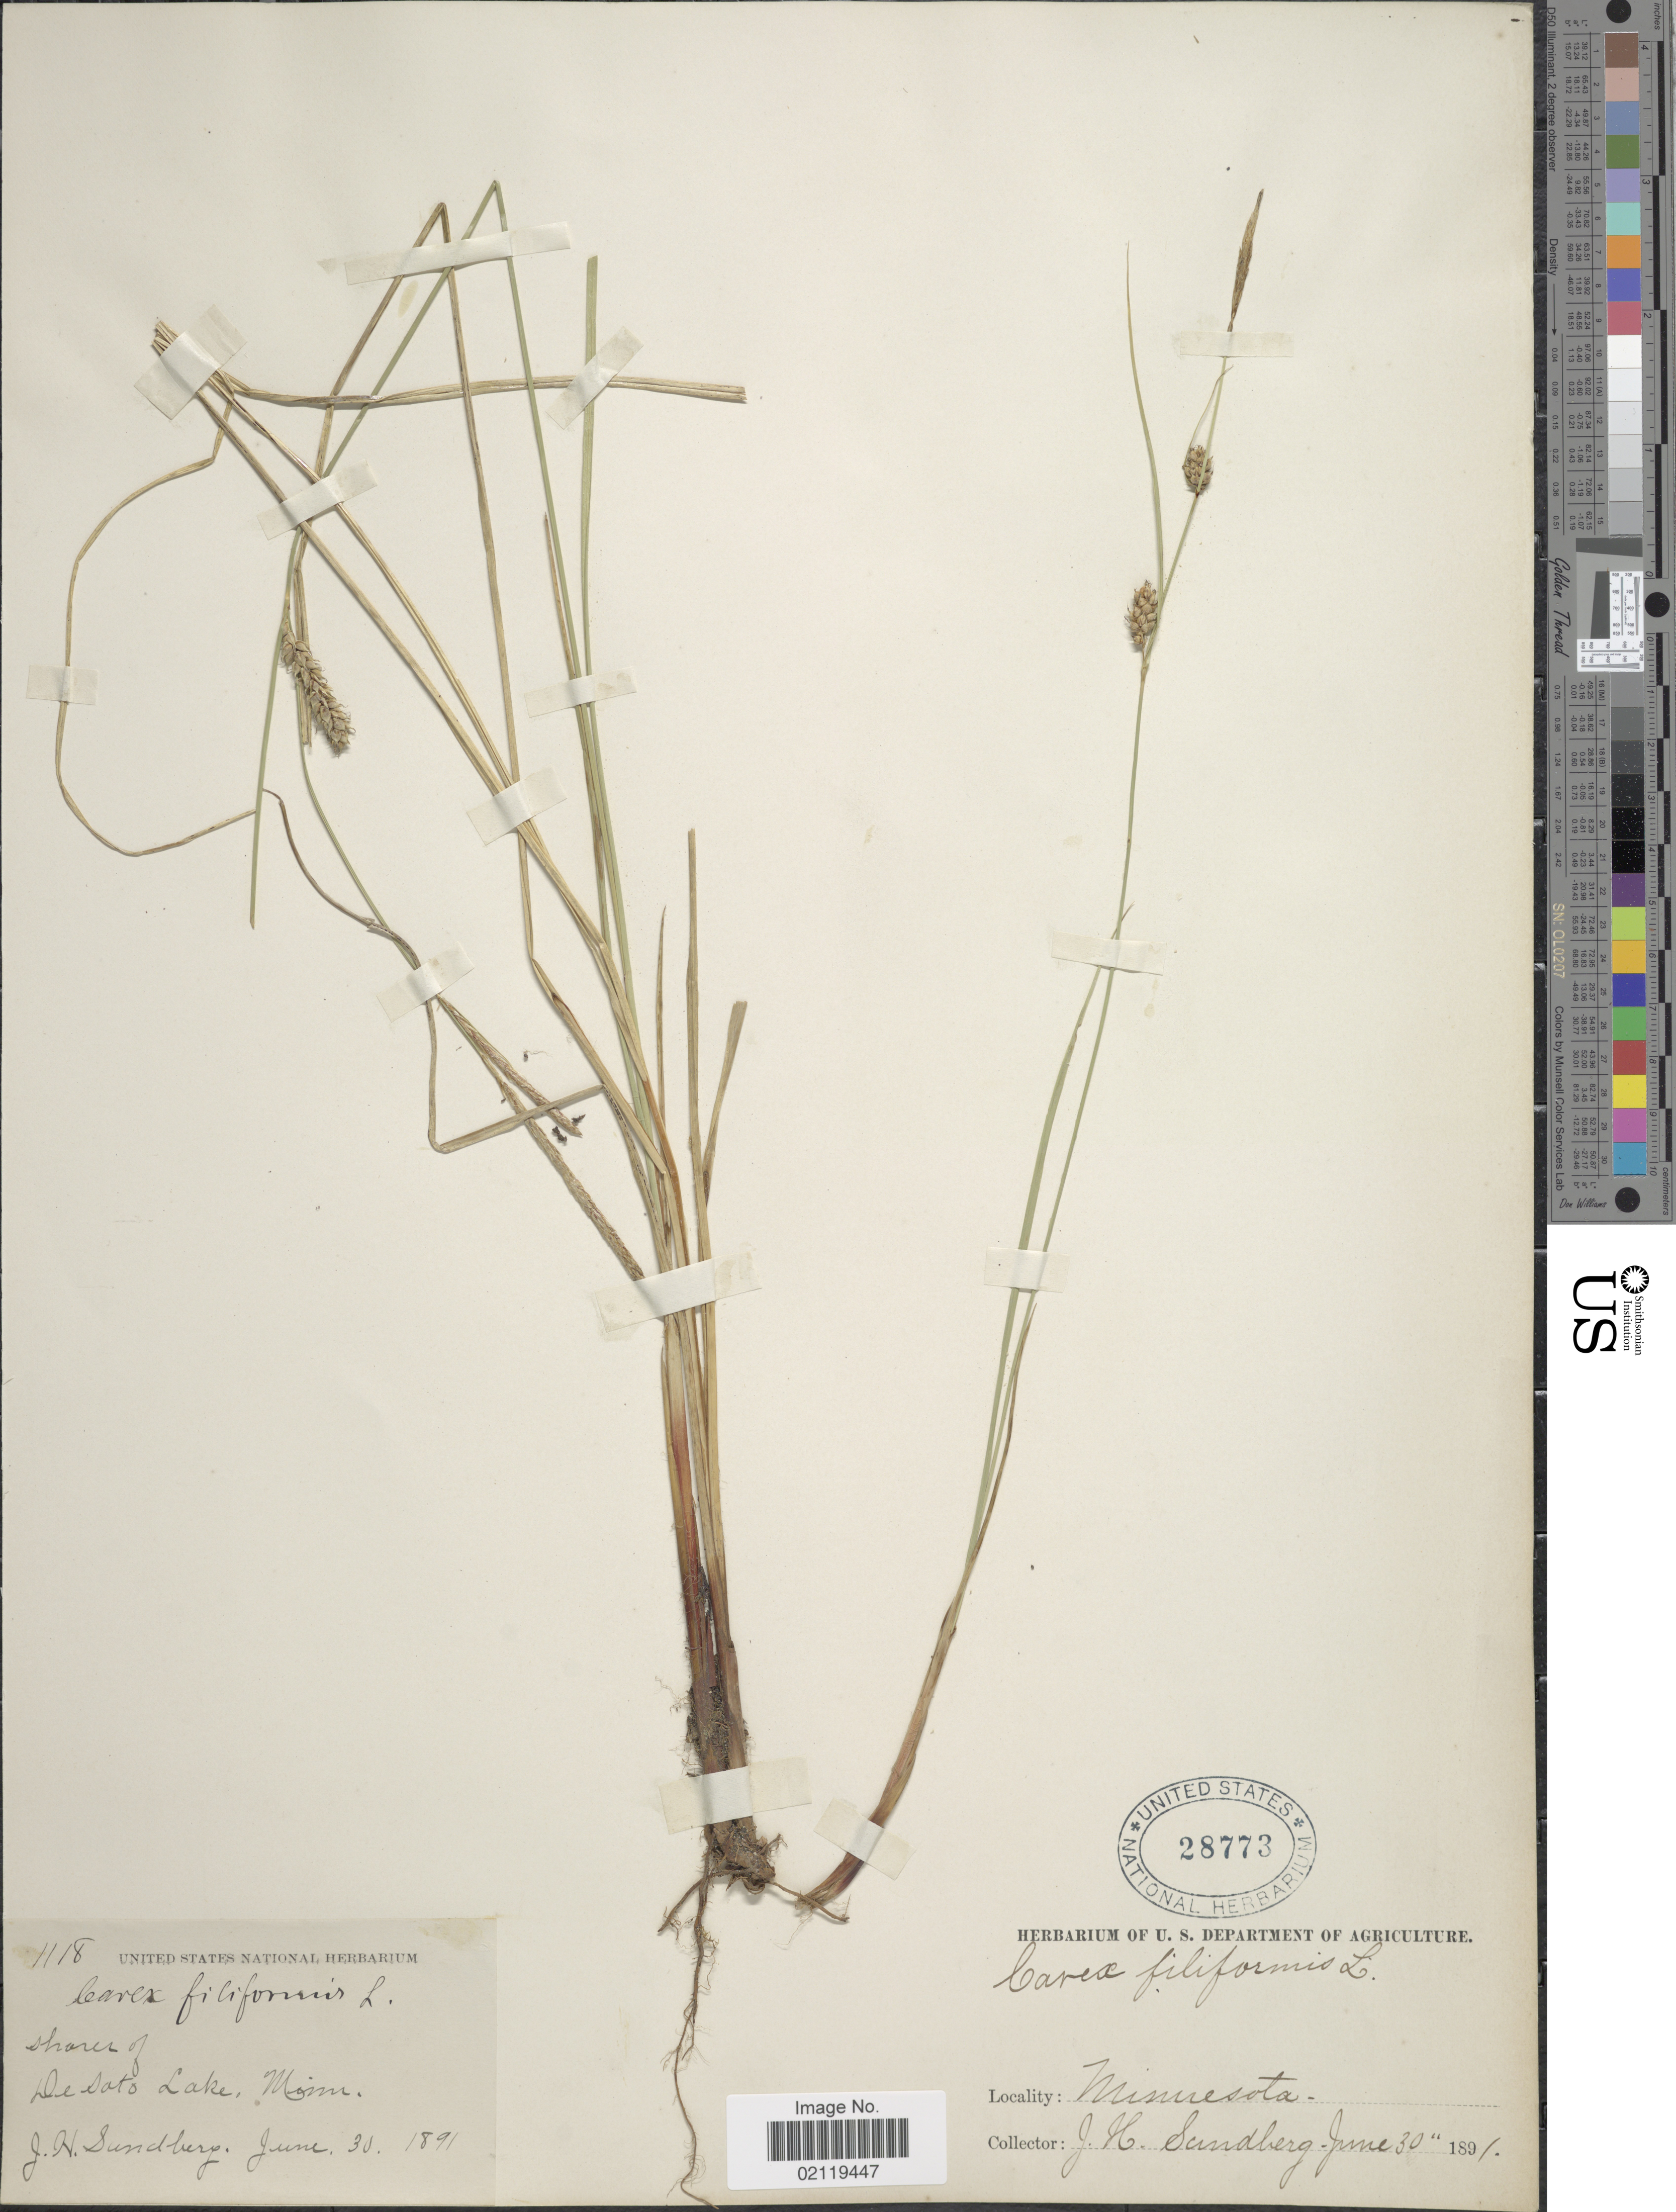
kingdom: Plantae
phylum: Tracheophyta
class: Liliopsida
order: Poales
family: Cyperaceae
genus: Carex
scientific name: Carex pellita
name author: Muhl. ex Willd.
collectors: J. H. Sandberg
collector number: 1118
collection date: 1891-06-30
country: United States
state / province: Minnesota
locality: Shores of Desats Lake,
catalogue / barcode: US 28773